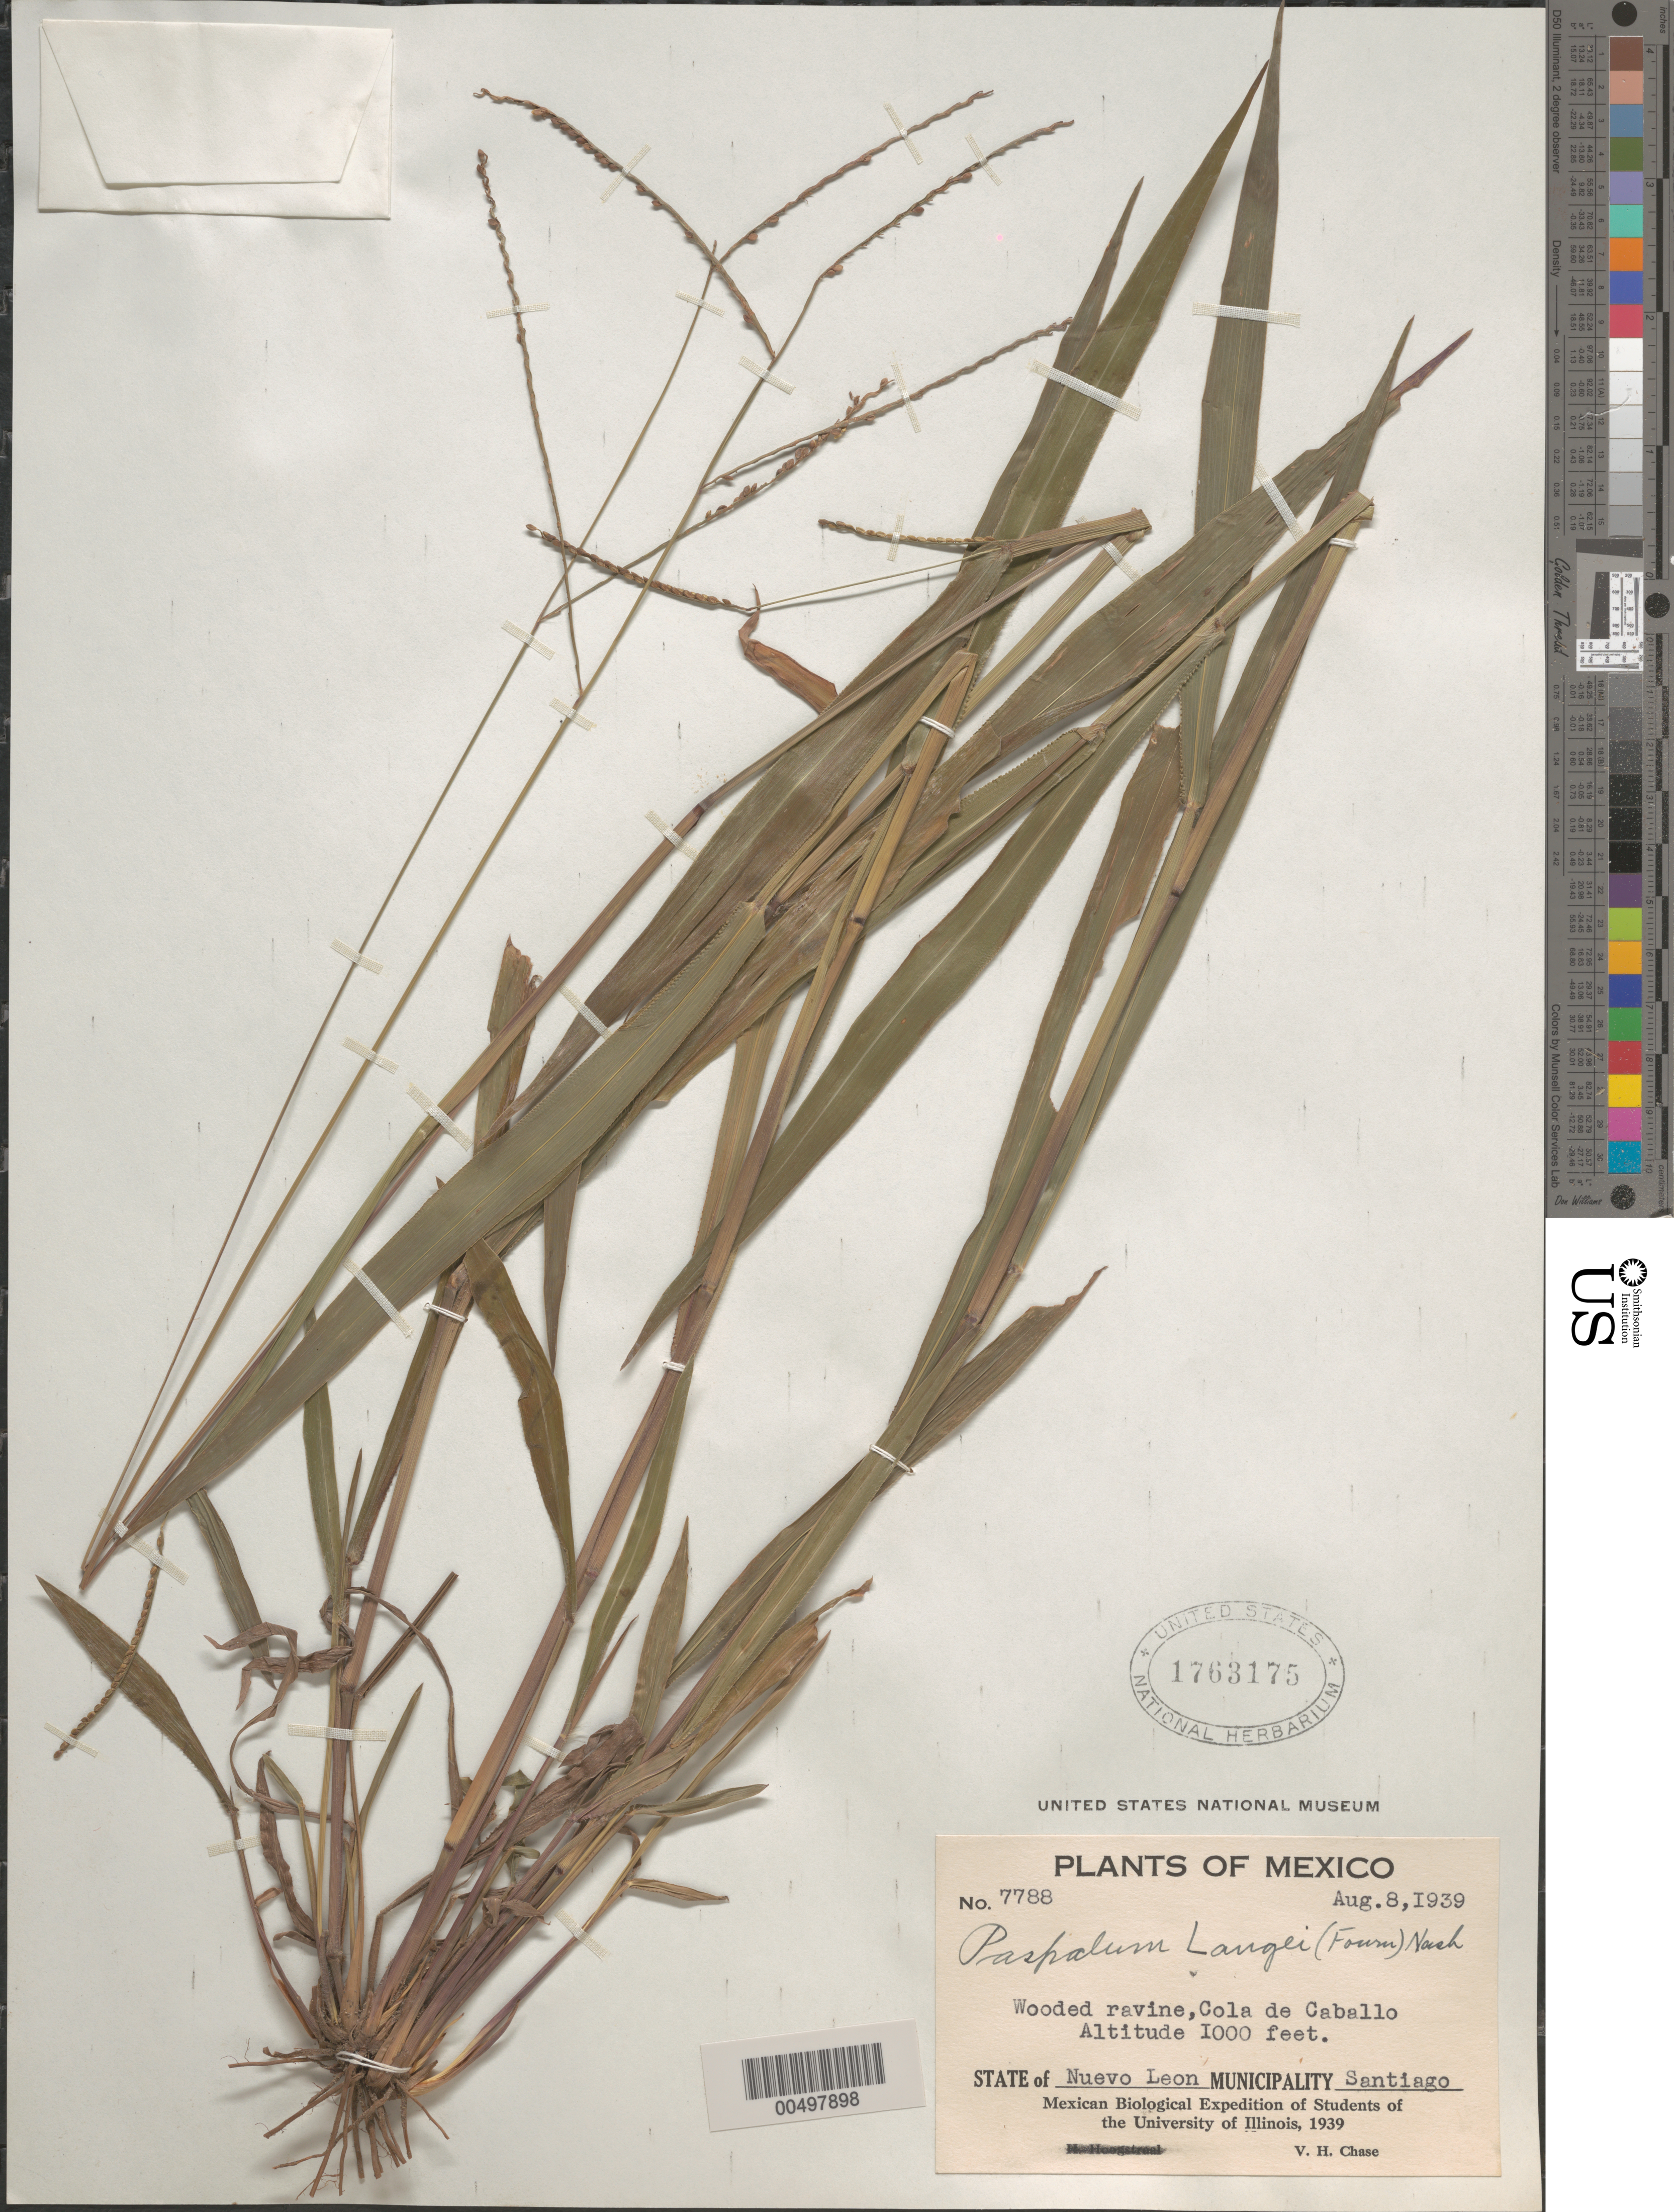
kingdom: Plantae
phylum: Tracheophyta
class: Liliopsida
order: Poales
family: Poaceae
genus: Paspalum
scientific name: Paspalum langei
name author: (E. Fourn.) Nash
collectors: V. H. Chase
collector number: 7788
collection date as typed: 8 Aug 1939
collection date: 1939-08-08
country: Mexico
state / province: Nuevo León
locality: Santiago Mun, Cola de Caballo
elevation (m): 305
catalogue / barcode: US 1763175